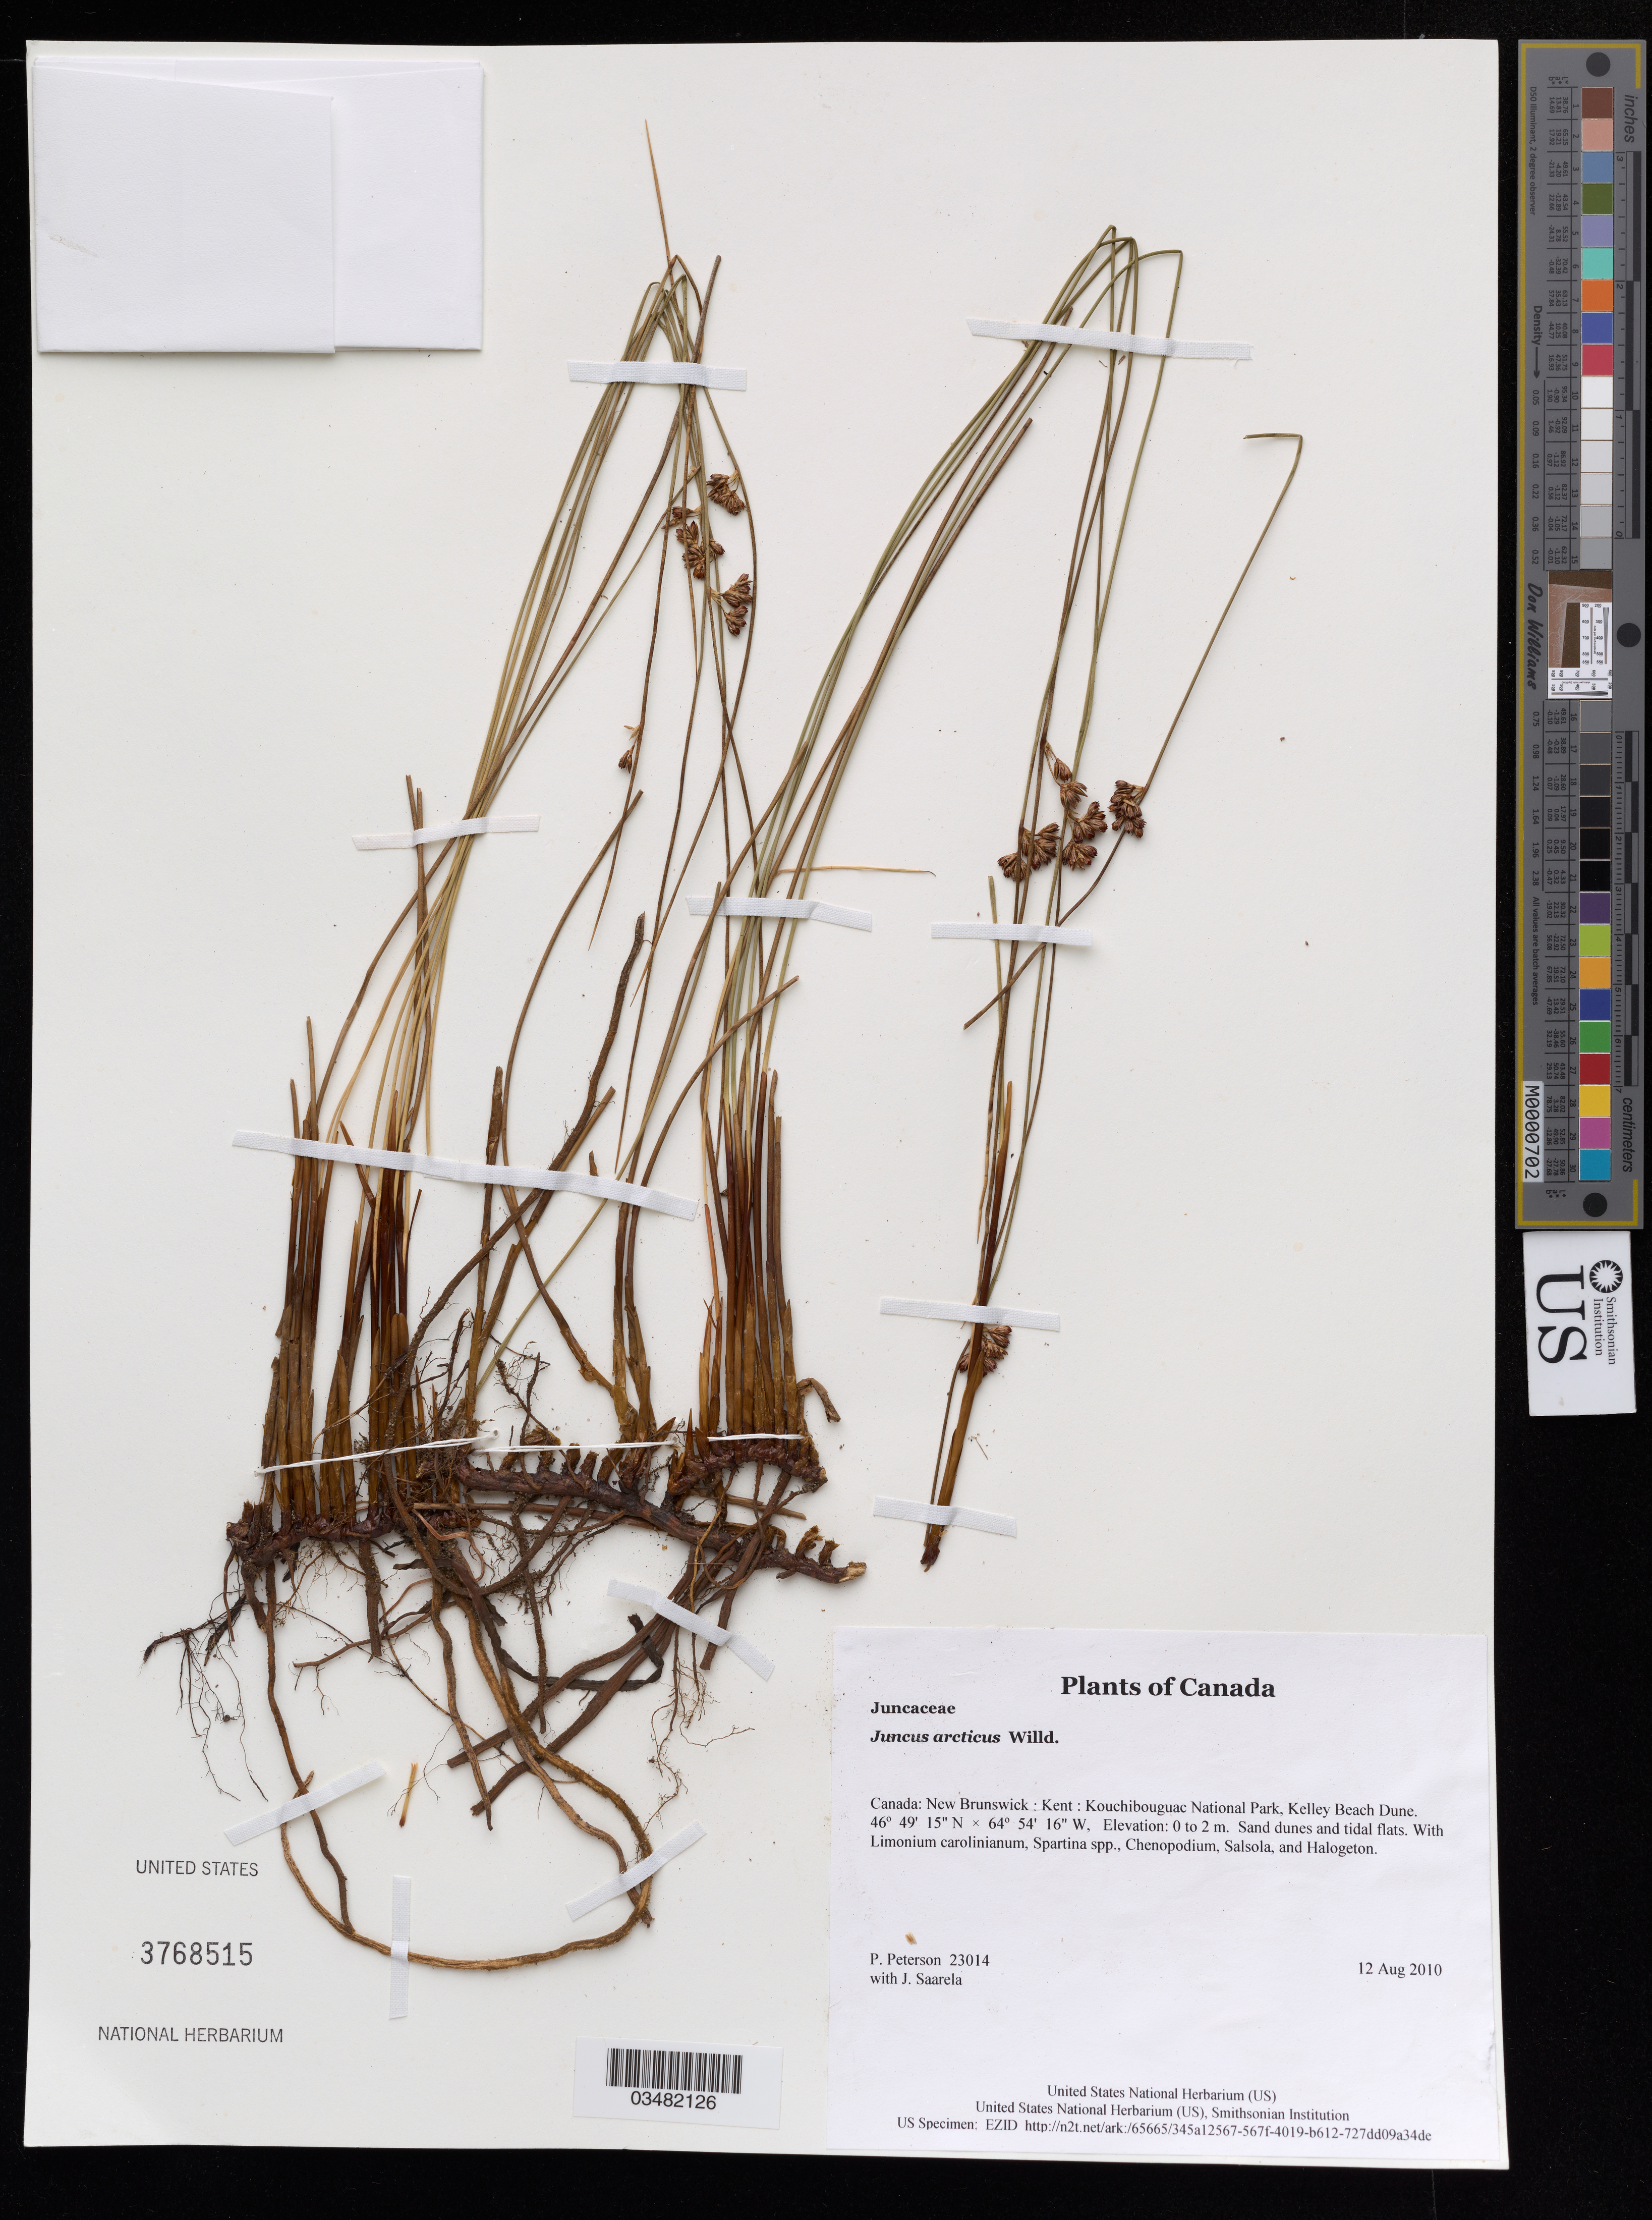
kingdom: Plantae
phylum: Tracheophyta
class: Liliopsida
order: Poales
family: Juncaceae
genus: Juncus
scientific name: Juncus arcticus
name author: Willd.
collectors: P. M. Peterson & J. Saarela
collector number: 23014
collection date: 2010-08-12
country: Canada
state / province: New Brunswick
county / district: Kent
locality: Kouchibouguac National Park, Kelley Beach Dune.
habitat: Sand dunes and tidal flats.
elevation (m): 0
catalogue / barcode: US 3768515